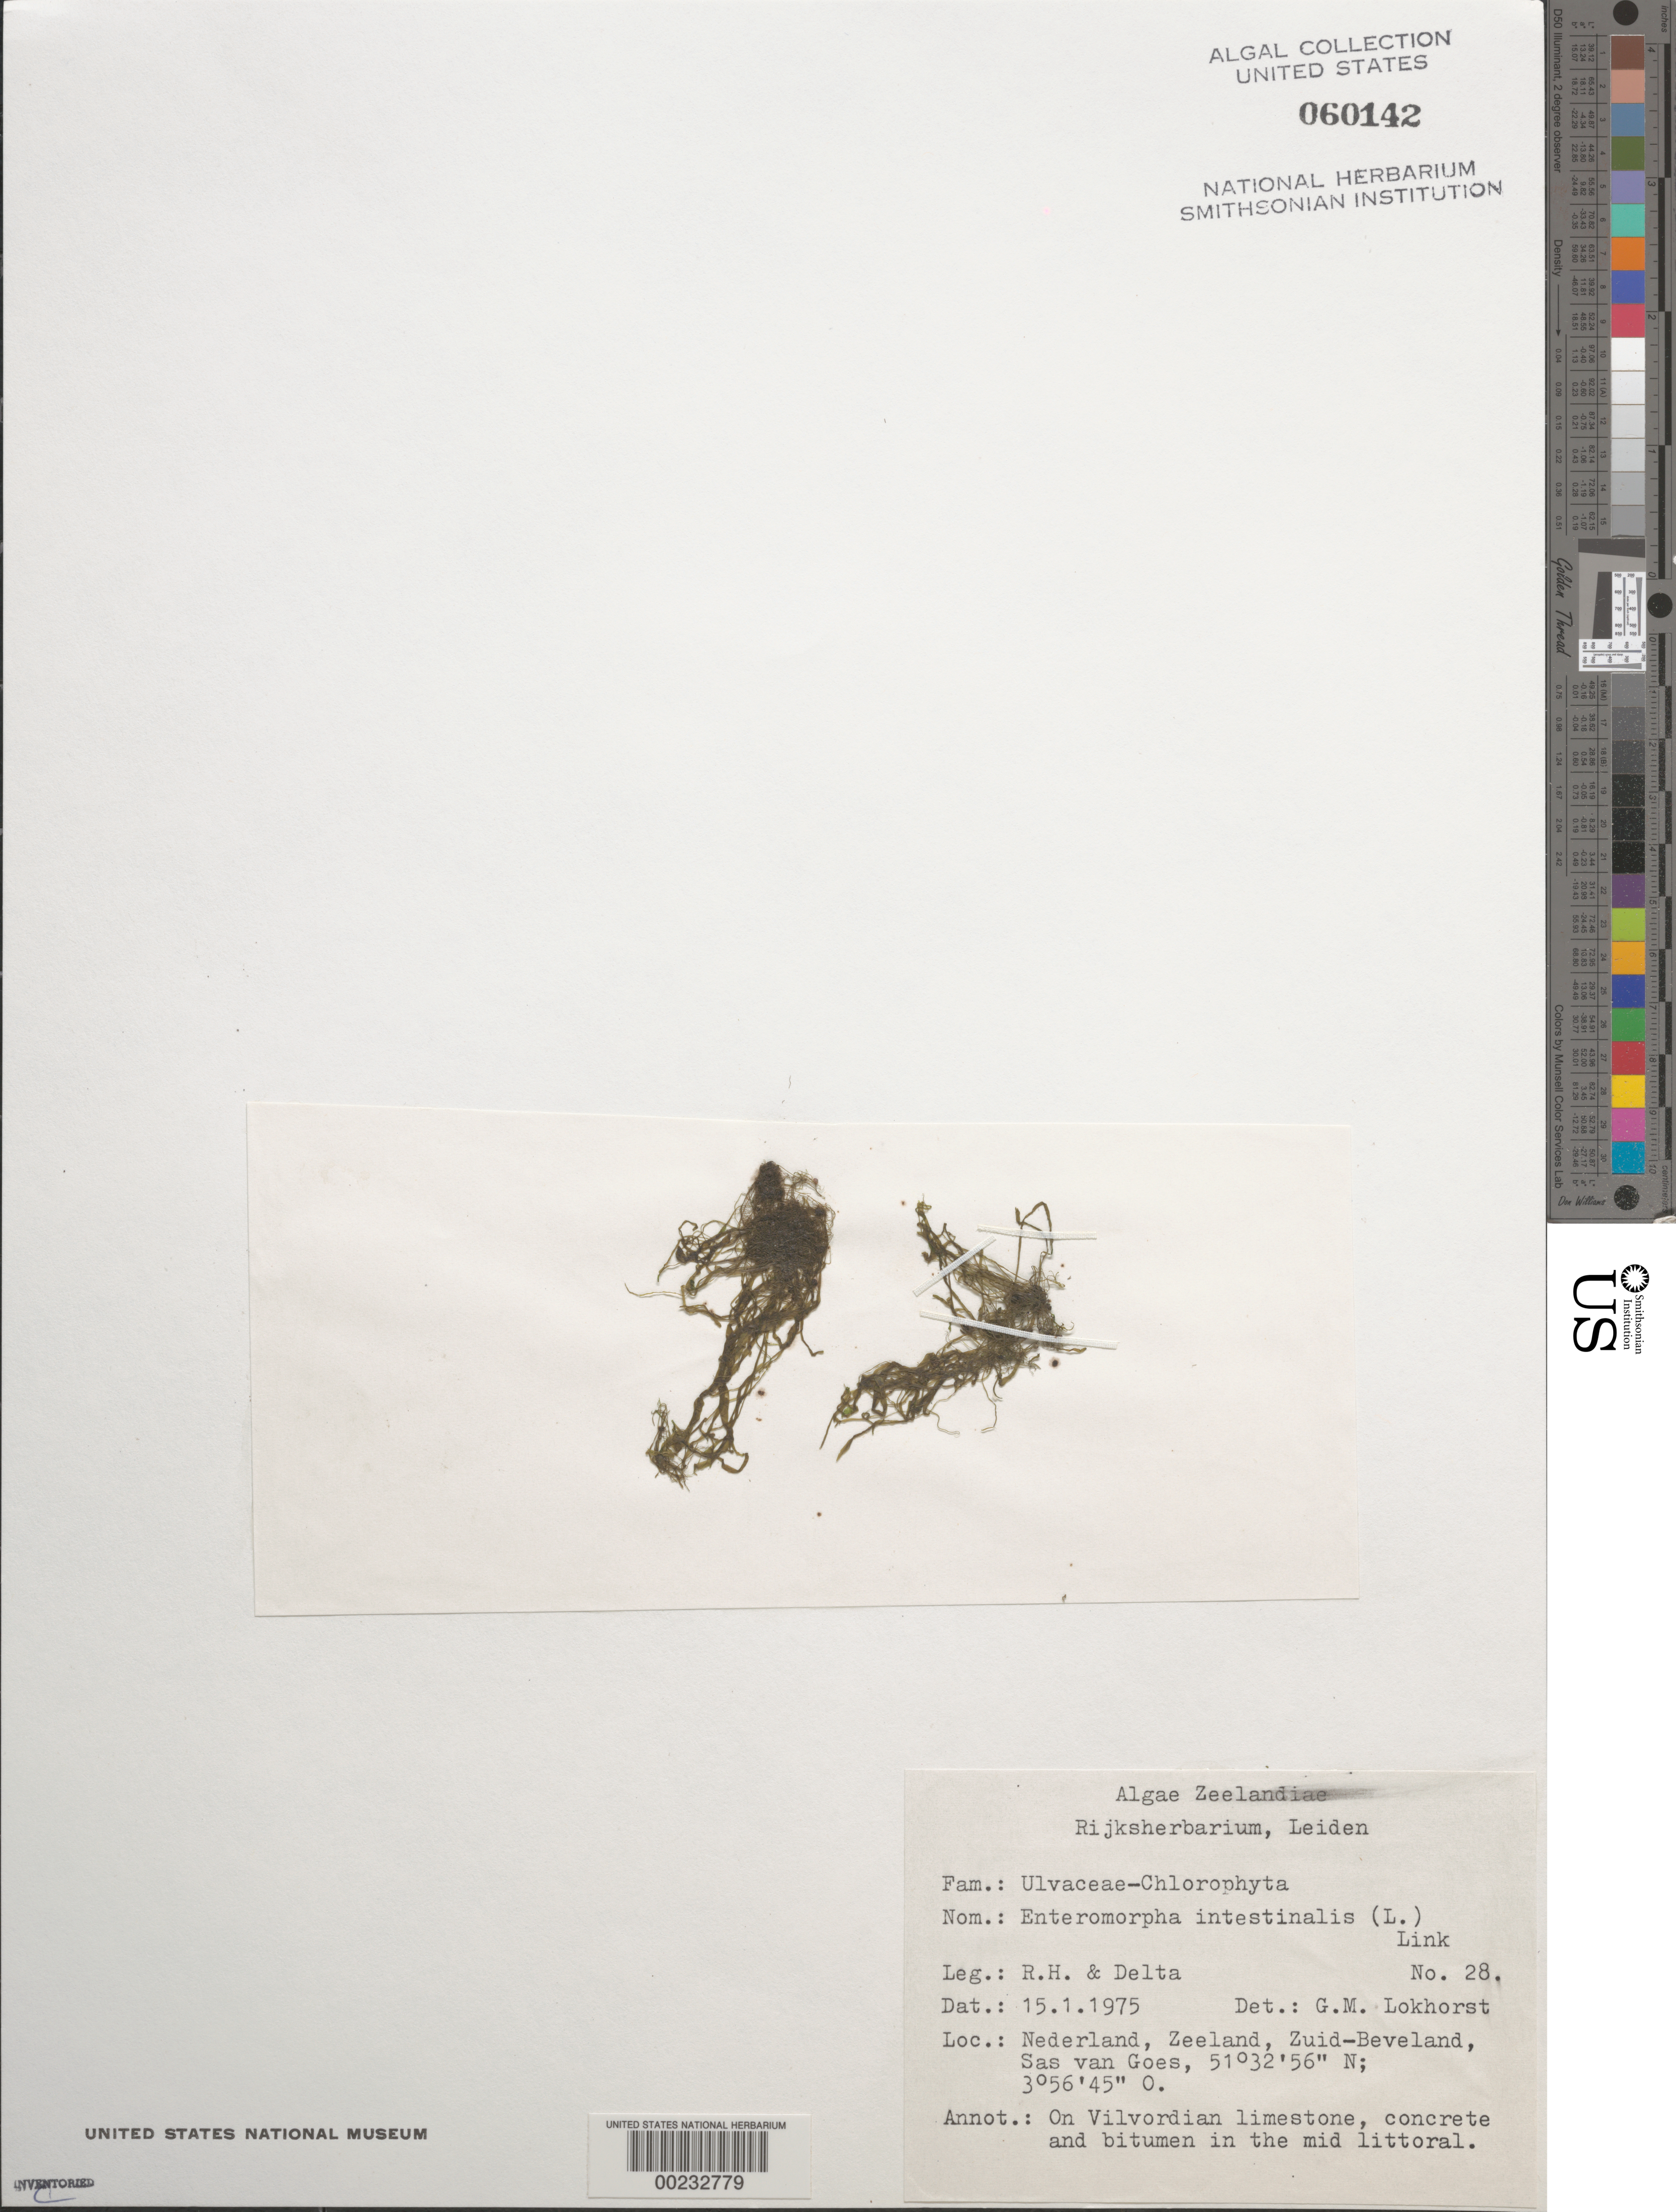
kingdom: Plantae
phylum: Chlorophyta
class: Ulvophyceae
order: Ulvales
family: Ulvaceae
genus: Ulva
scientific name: Ulva intestinalis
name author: L.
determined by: Algae name updating Project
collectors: R.H. & Delta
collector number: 28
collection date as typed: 15 Jan 1975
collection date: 1975-01-15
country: Netherlands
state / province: Zeeland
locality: Zuid-beveland, sas van goes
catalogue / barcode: US 60142